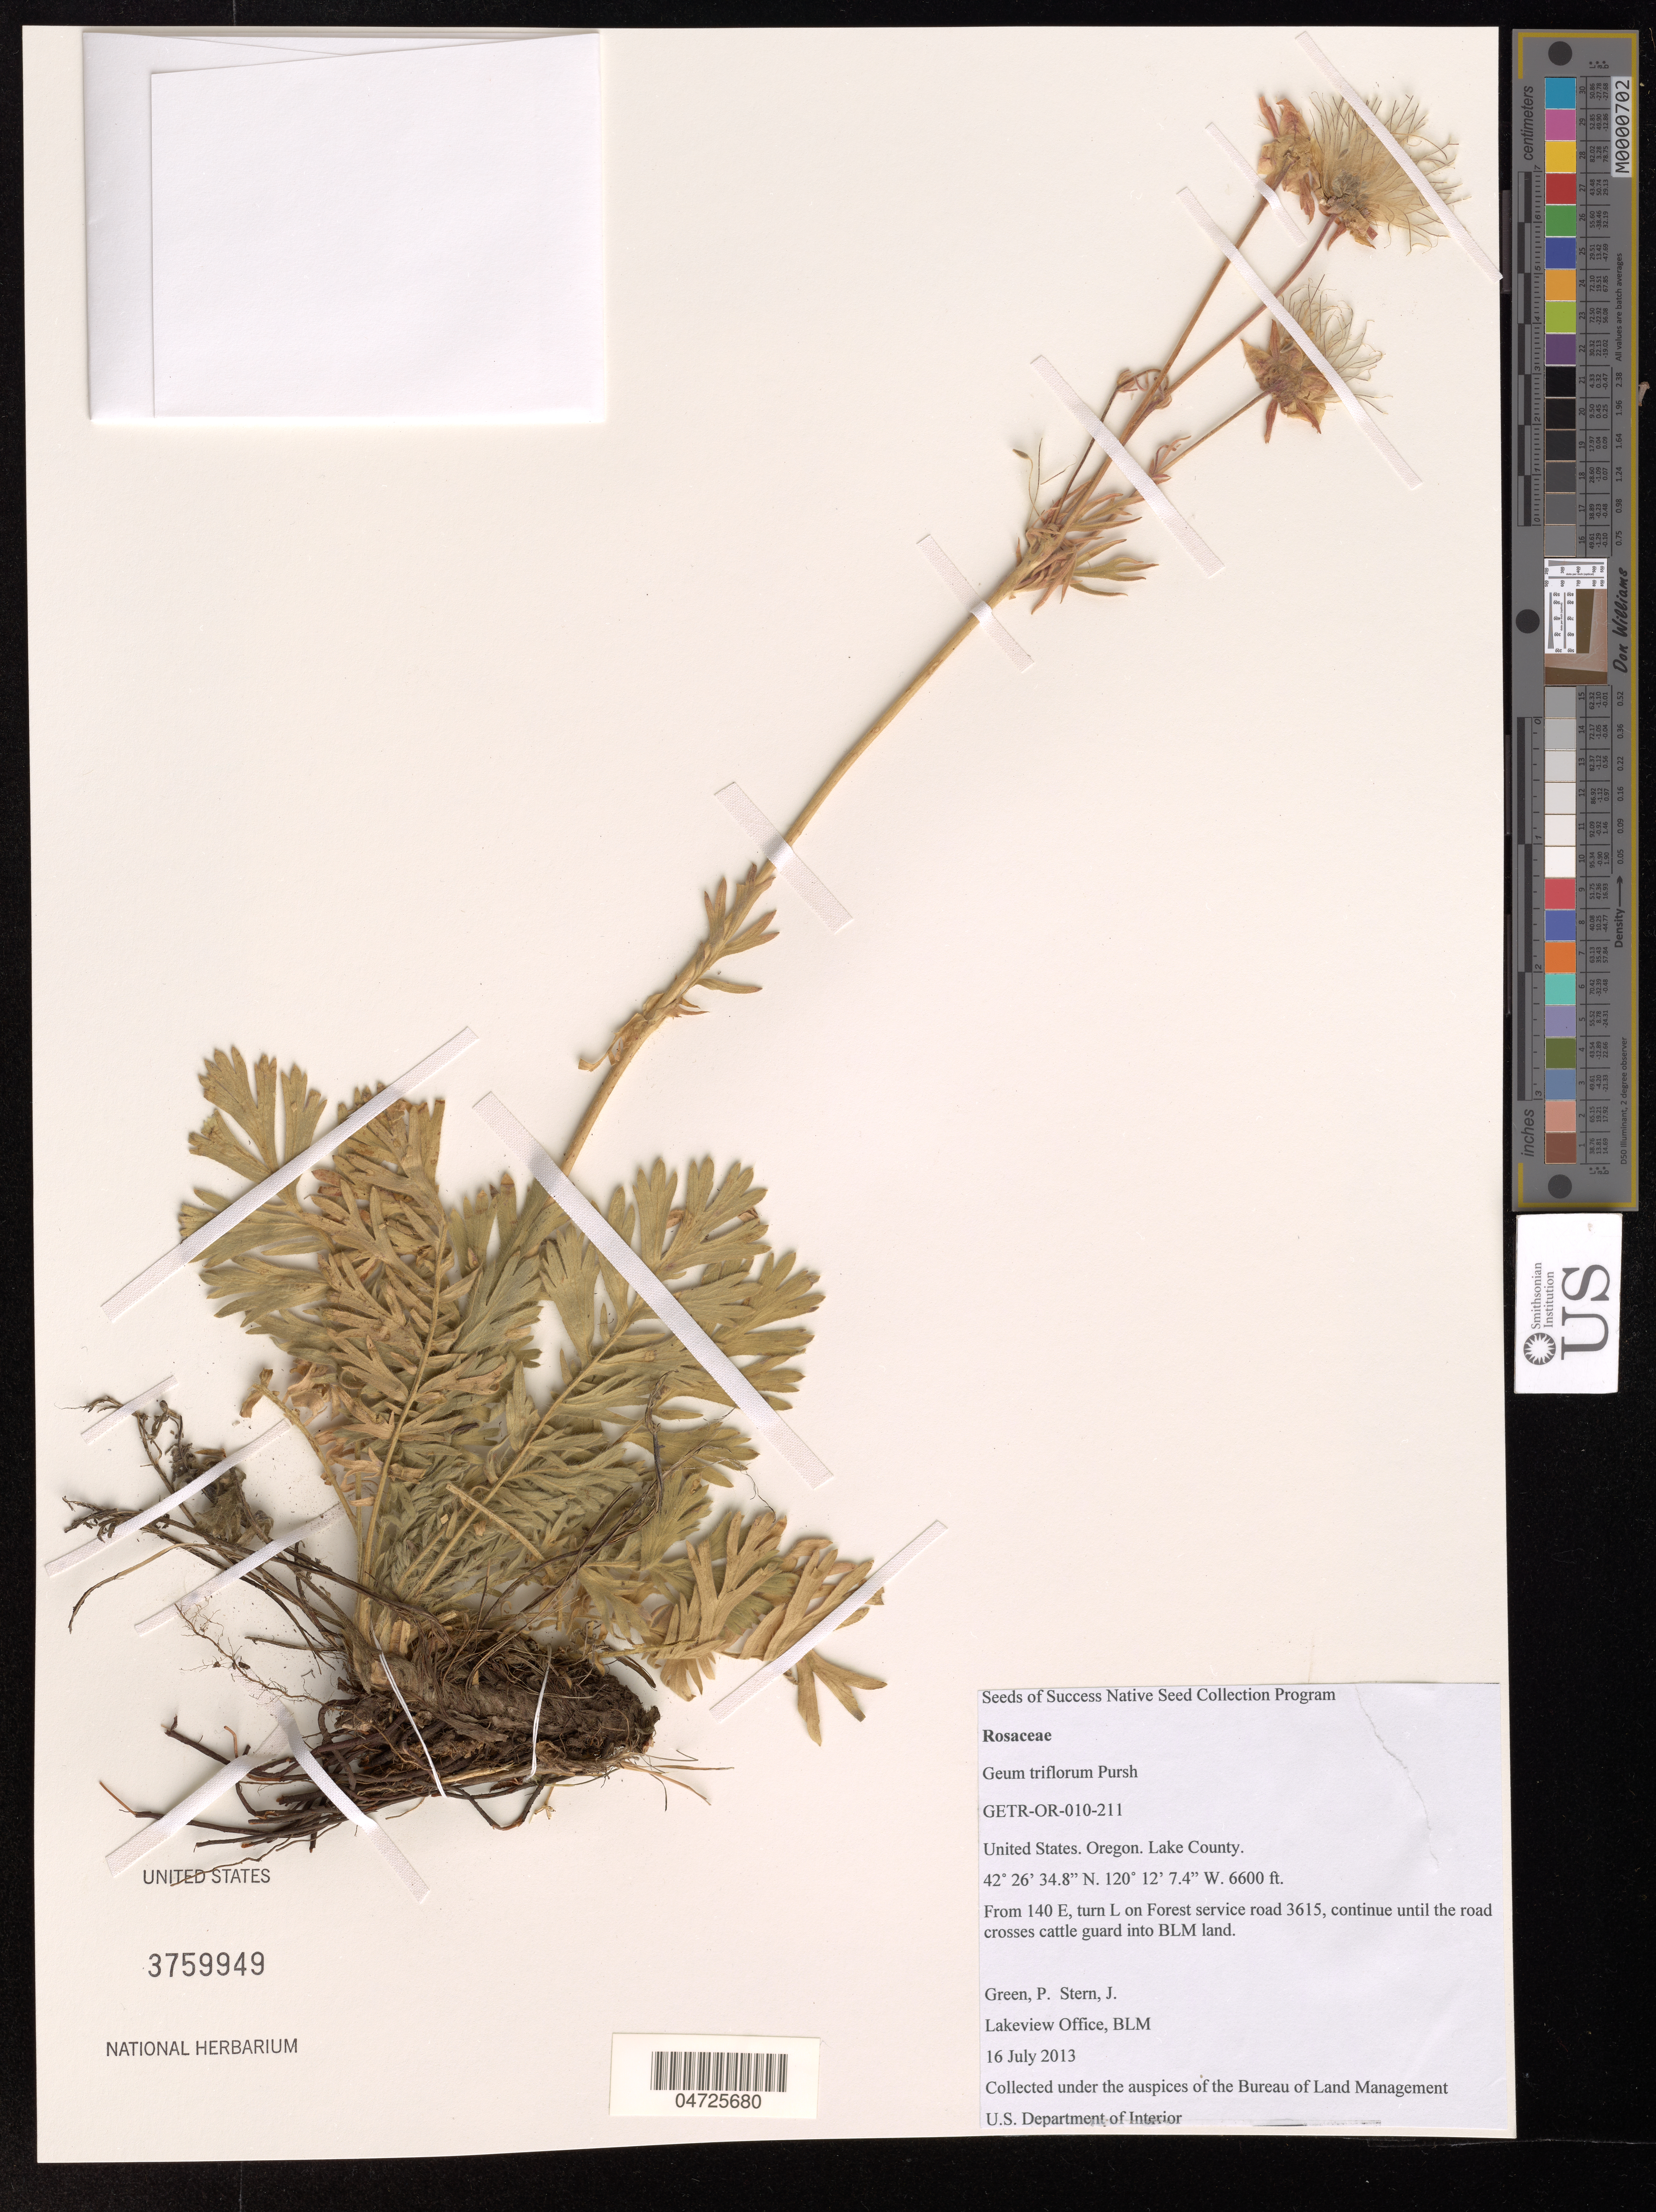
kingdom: Plantae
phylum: Tracheophyta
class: Magnoliopsida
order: Rosales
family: Rosaceae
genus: Geum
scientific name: Geum triflorum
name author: Pursh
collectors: P. Green & J. Stern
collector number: GETR-OR-010-211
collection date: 2013-07-16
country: United States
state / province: Oregon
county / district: Lake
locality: Lake County. From 140 E, turn L on Forest service road 3615, continue until the road crosses cattle guard into BLM land.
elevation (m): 2012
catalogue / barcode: US 3759949